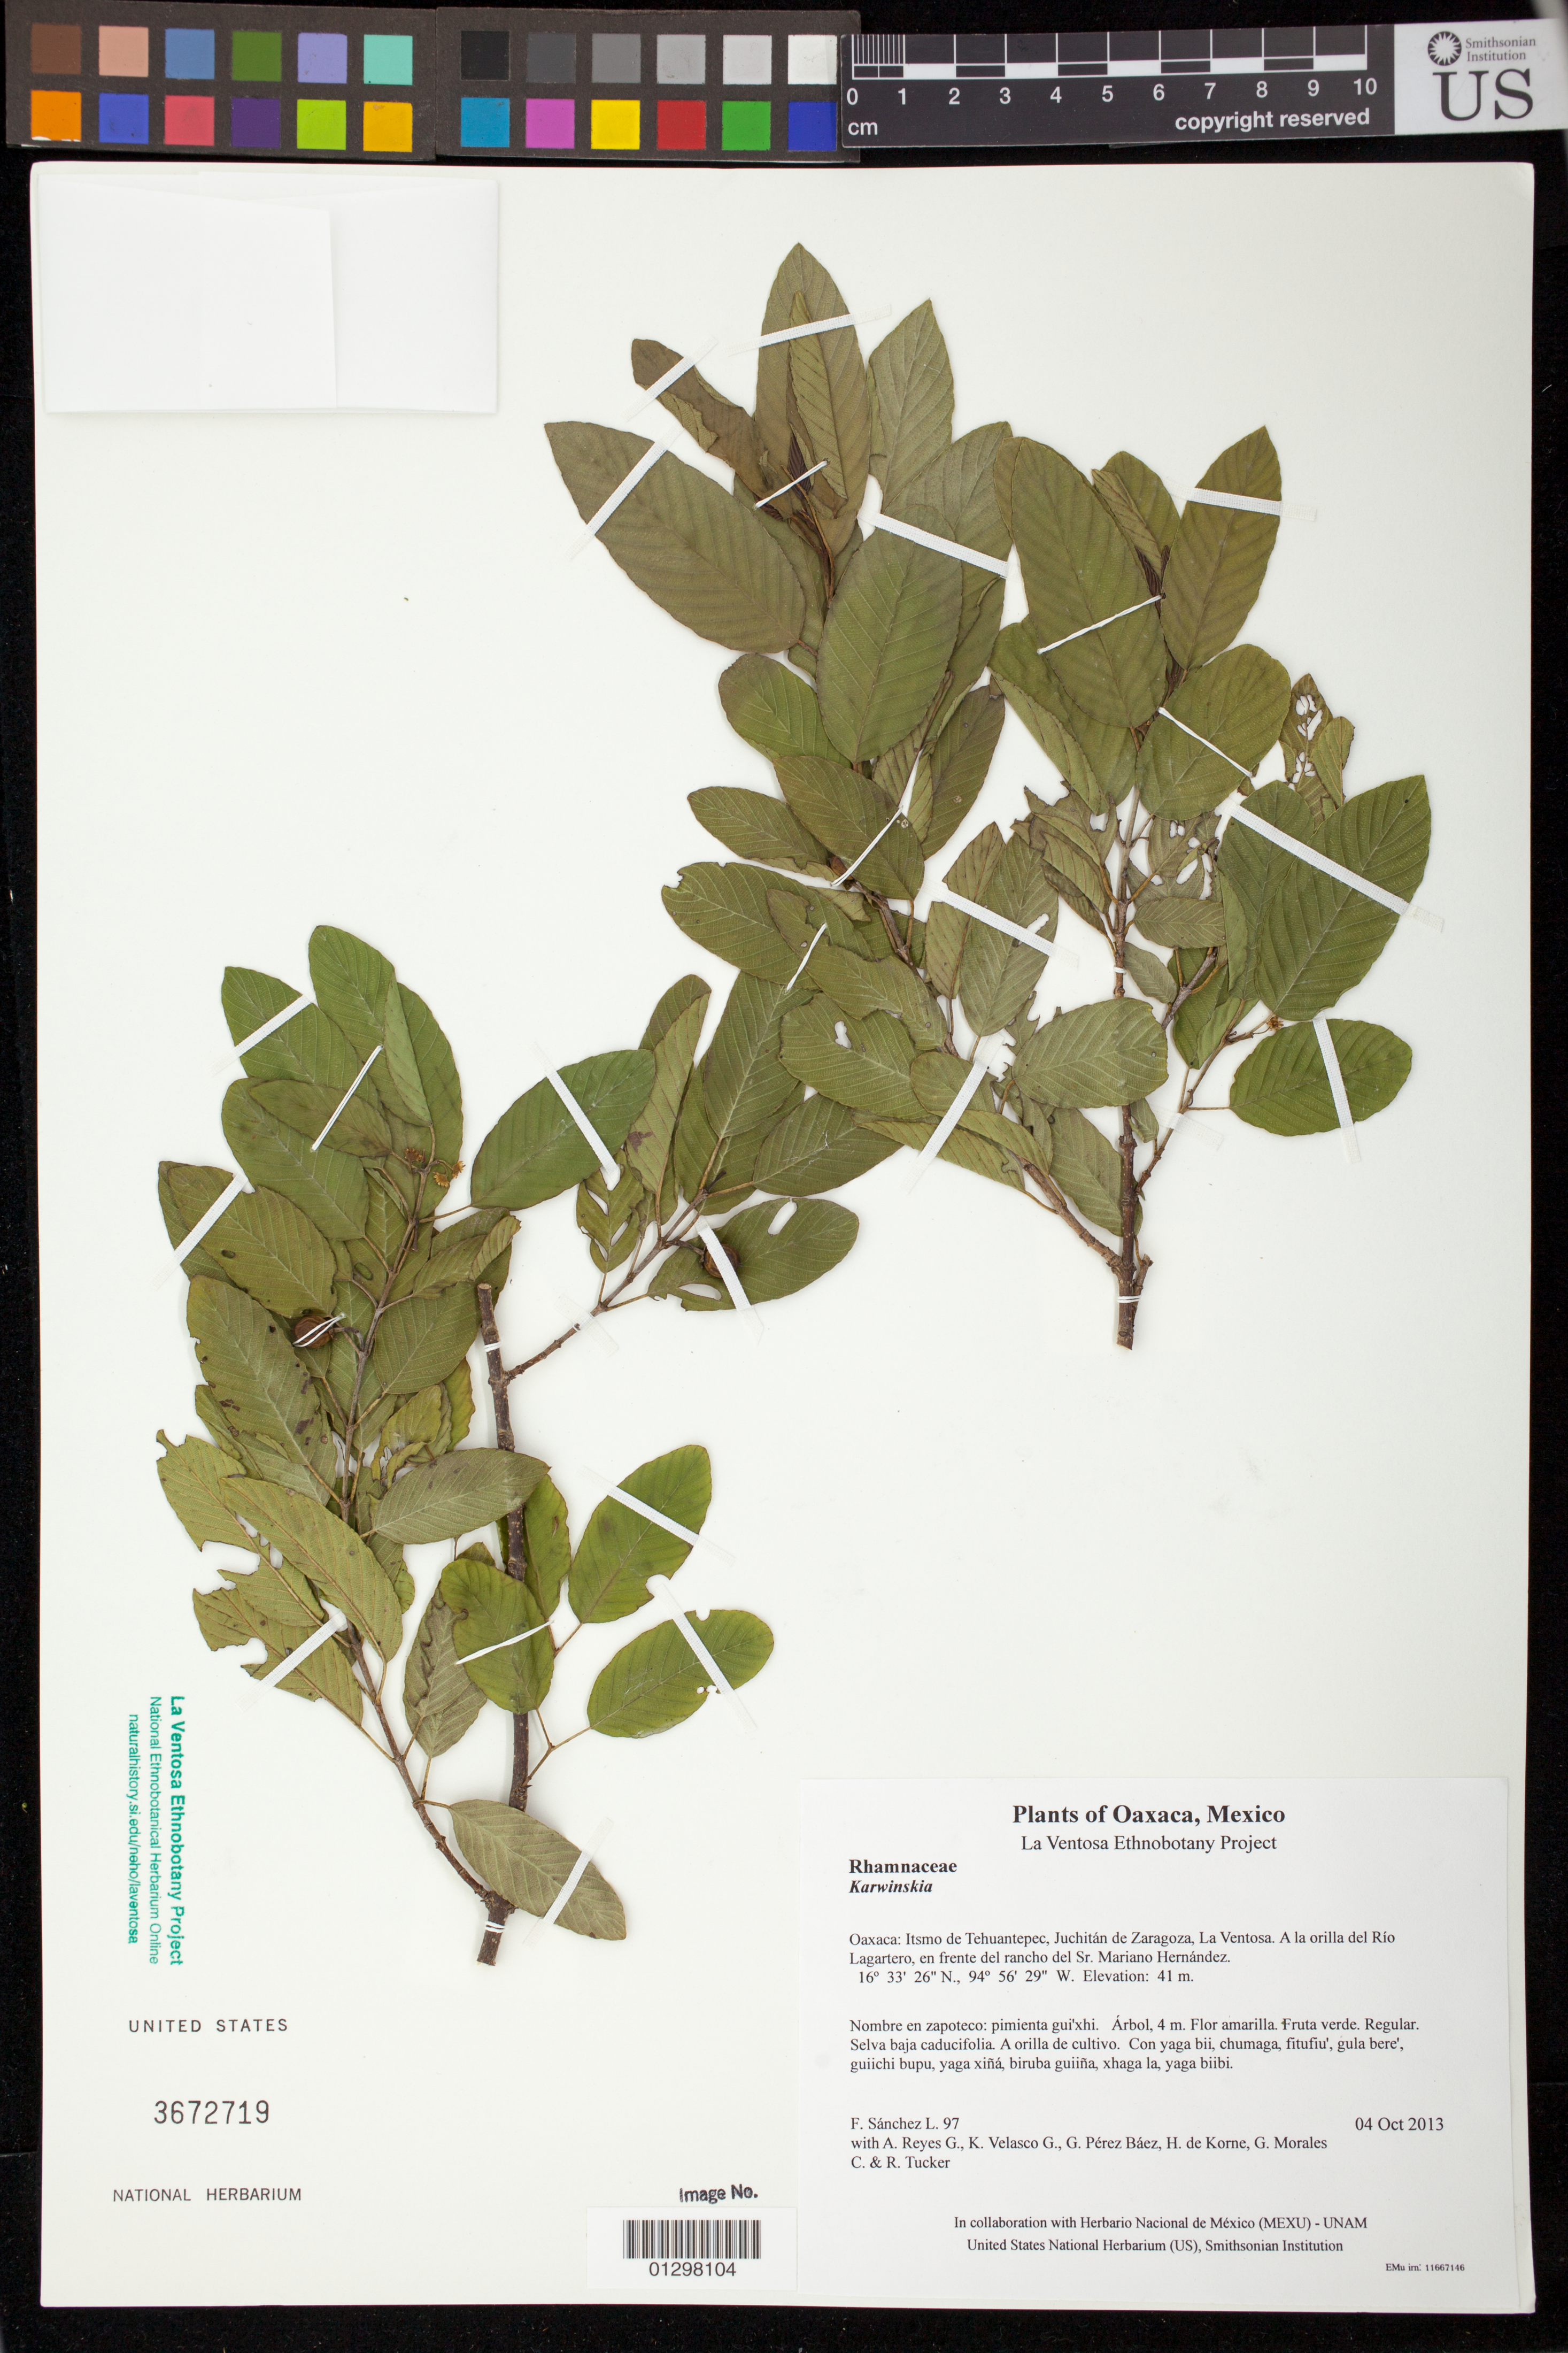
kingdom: Plantae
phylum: Tracheophyta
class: Magnoliopsida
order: Rosales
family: Rhamnaceae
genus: Karwinskia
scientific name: Karwinskia calderonii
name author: Standl.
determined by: Velasco G., Kenia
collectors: F. Sánchez L., A. Reyes G., K. Velasco G., G. Pérez Báez, H. de Korne, G. Morales C. & R. Tucker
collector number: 97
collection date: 2013-10-04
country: Mexico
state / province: Oaxaca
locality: Itsmo de Tehuantepec, Juchitán de Zaragoza, La Ventosa. A la orilla del Río Lagartero, en frente del rancho del Sr. Mariano Hernández.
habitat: Selva baja caducifolia. A orilla de cultivo.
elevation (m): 41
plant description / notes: JEBOT, MEXU, SERO, US; Yaga. 4 m. Guie' naguchi. Cuaananaxhi naga'. Nuu.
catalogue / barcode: US 3672719